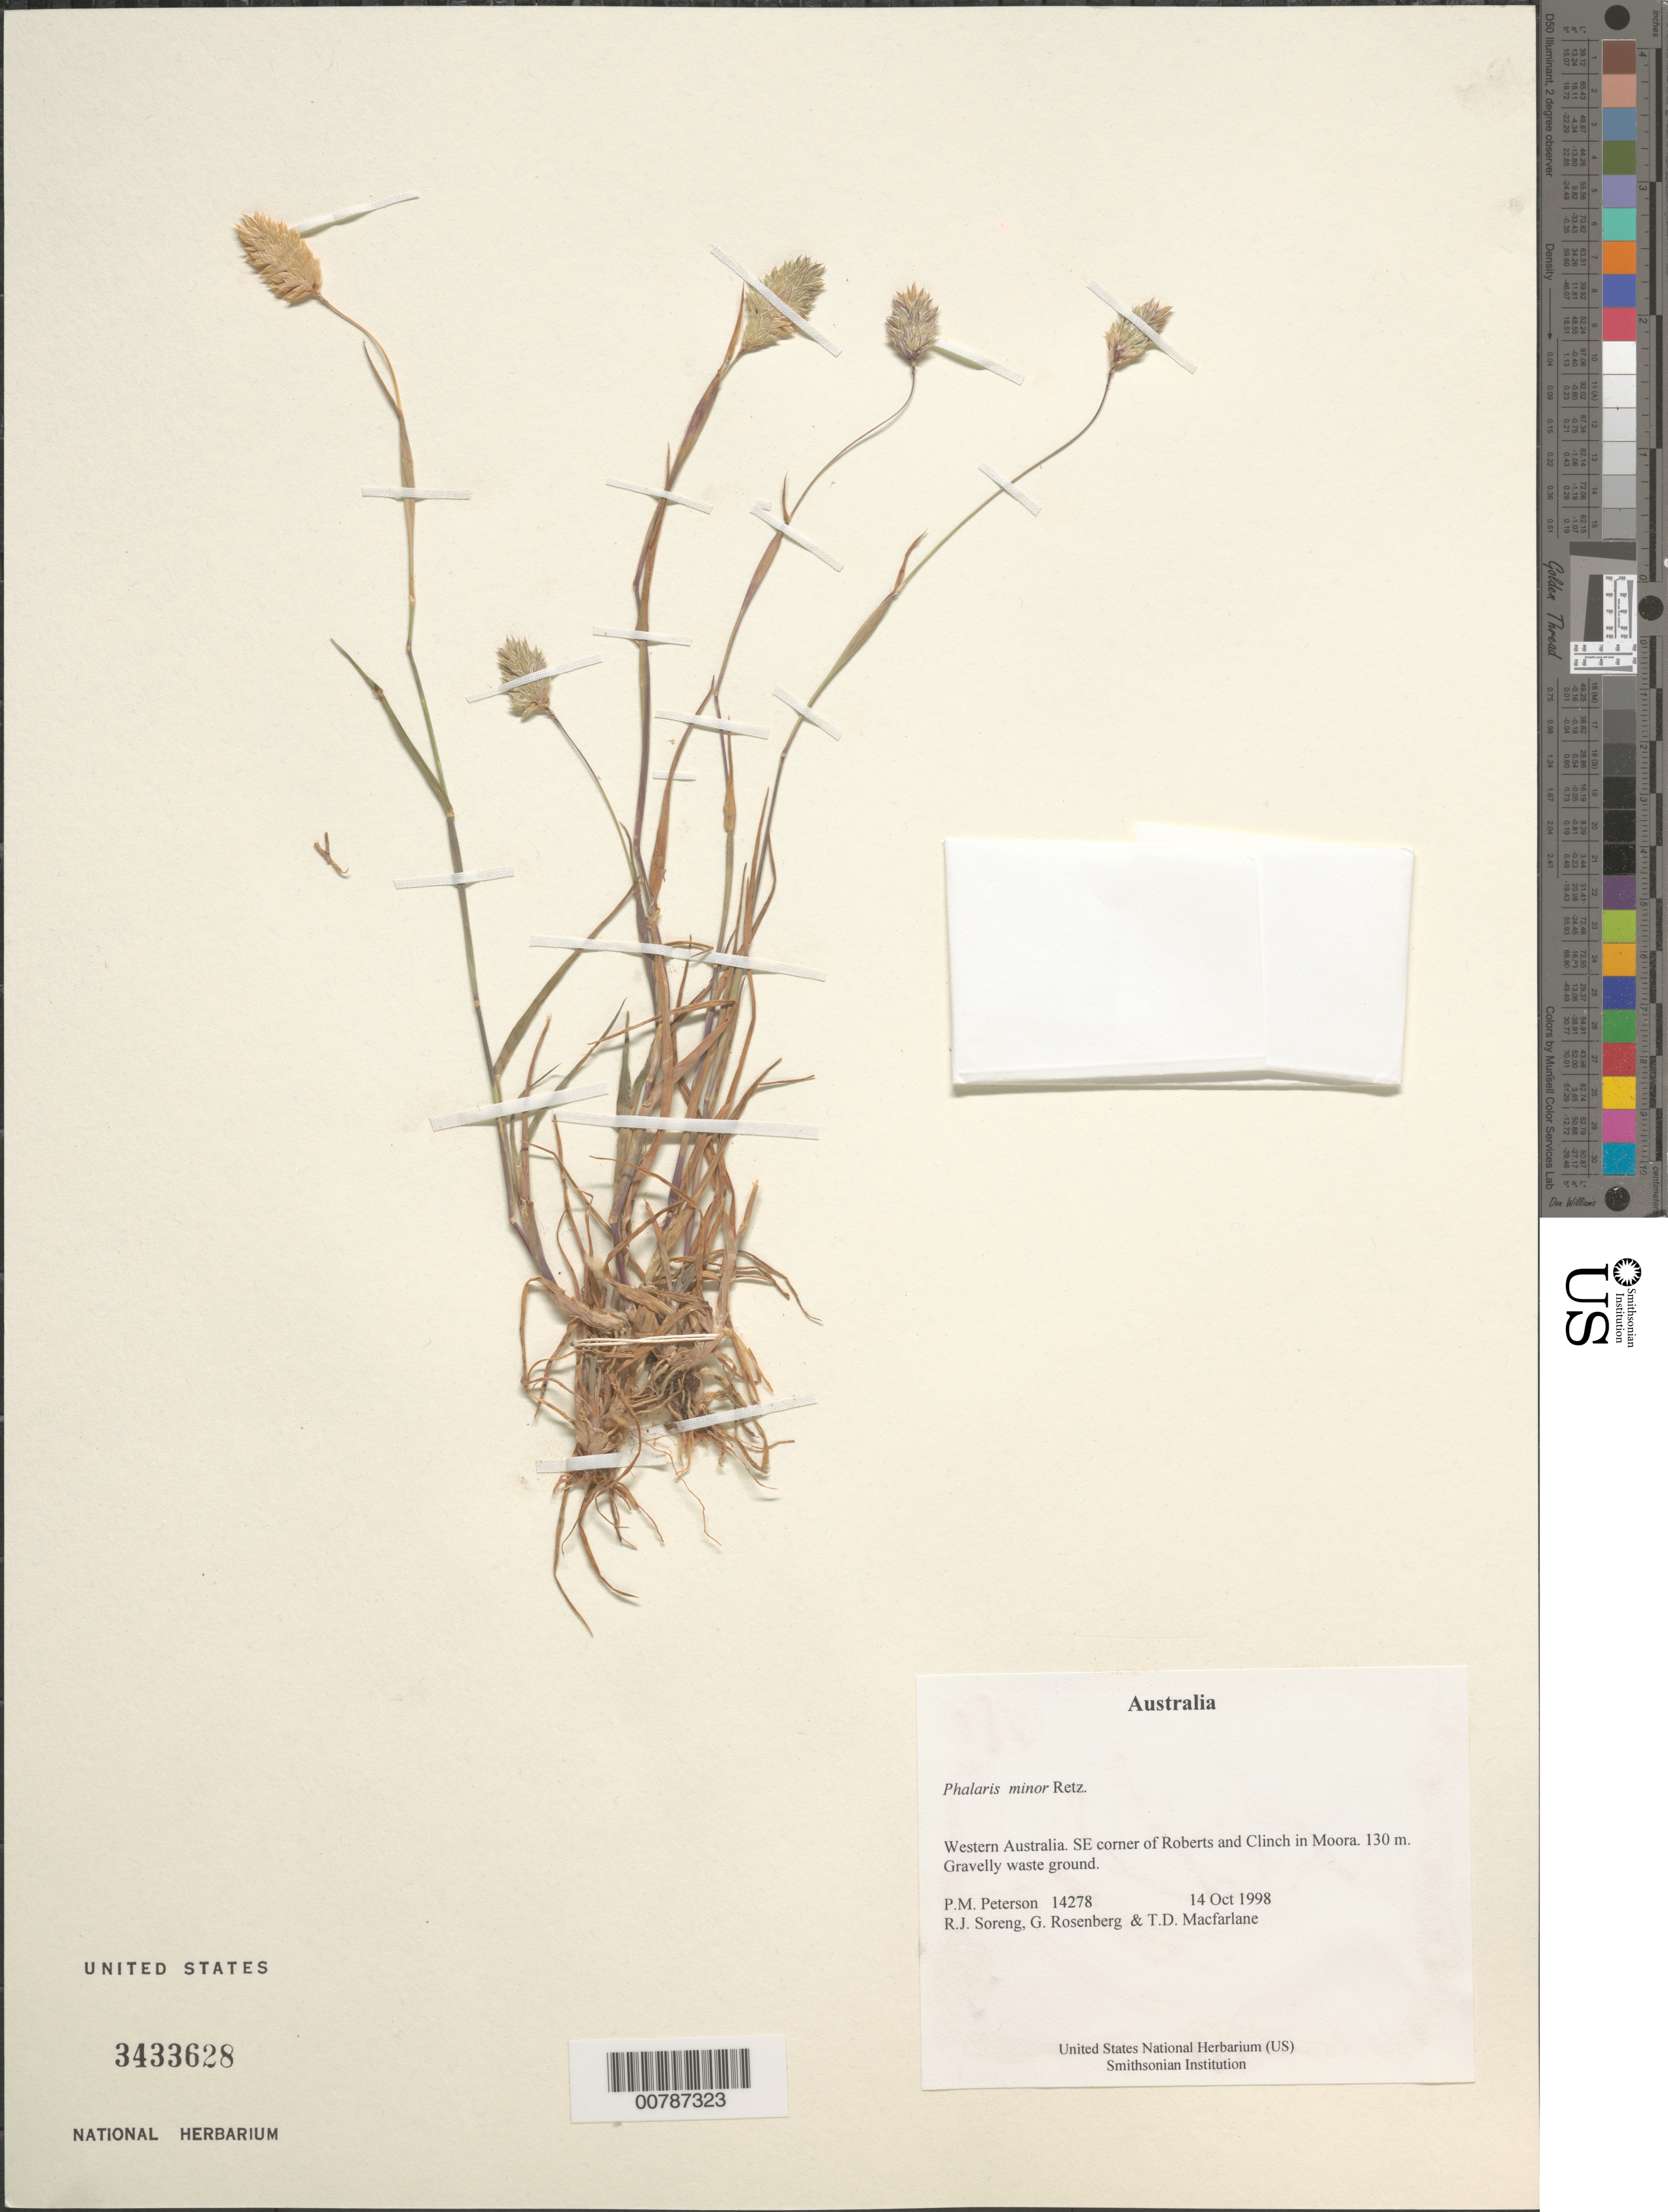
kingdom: Plantae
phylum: Tracheophyta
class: Liliopsida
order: Poales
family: Poaceae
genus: Phalaris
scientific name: Phalaris minor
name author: Retz.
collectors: P. M. Peterson, R. J. Soreng, G. Rosenberg & T. Macfarlane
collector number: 14278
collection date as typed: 14 Oct 1998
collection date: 1998-10-14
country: Australia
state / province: Western Australia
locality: SE corner of Roberts and Clinch in Moora.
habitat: Gravelly waste ground.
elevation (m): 130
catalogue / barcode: US 3433628